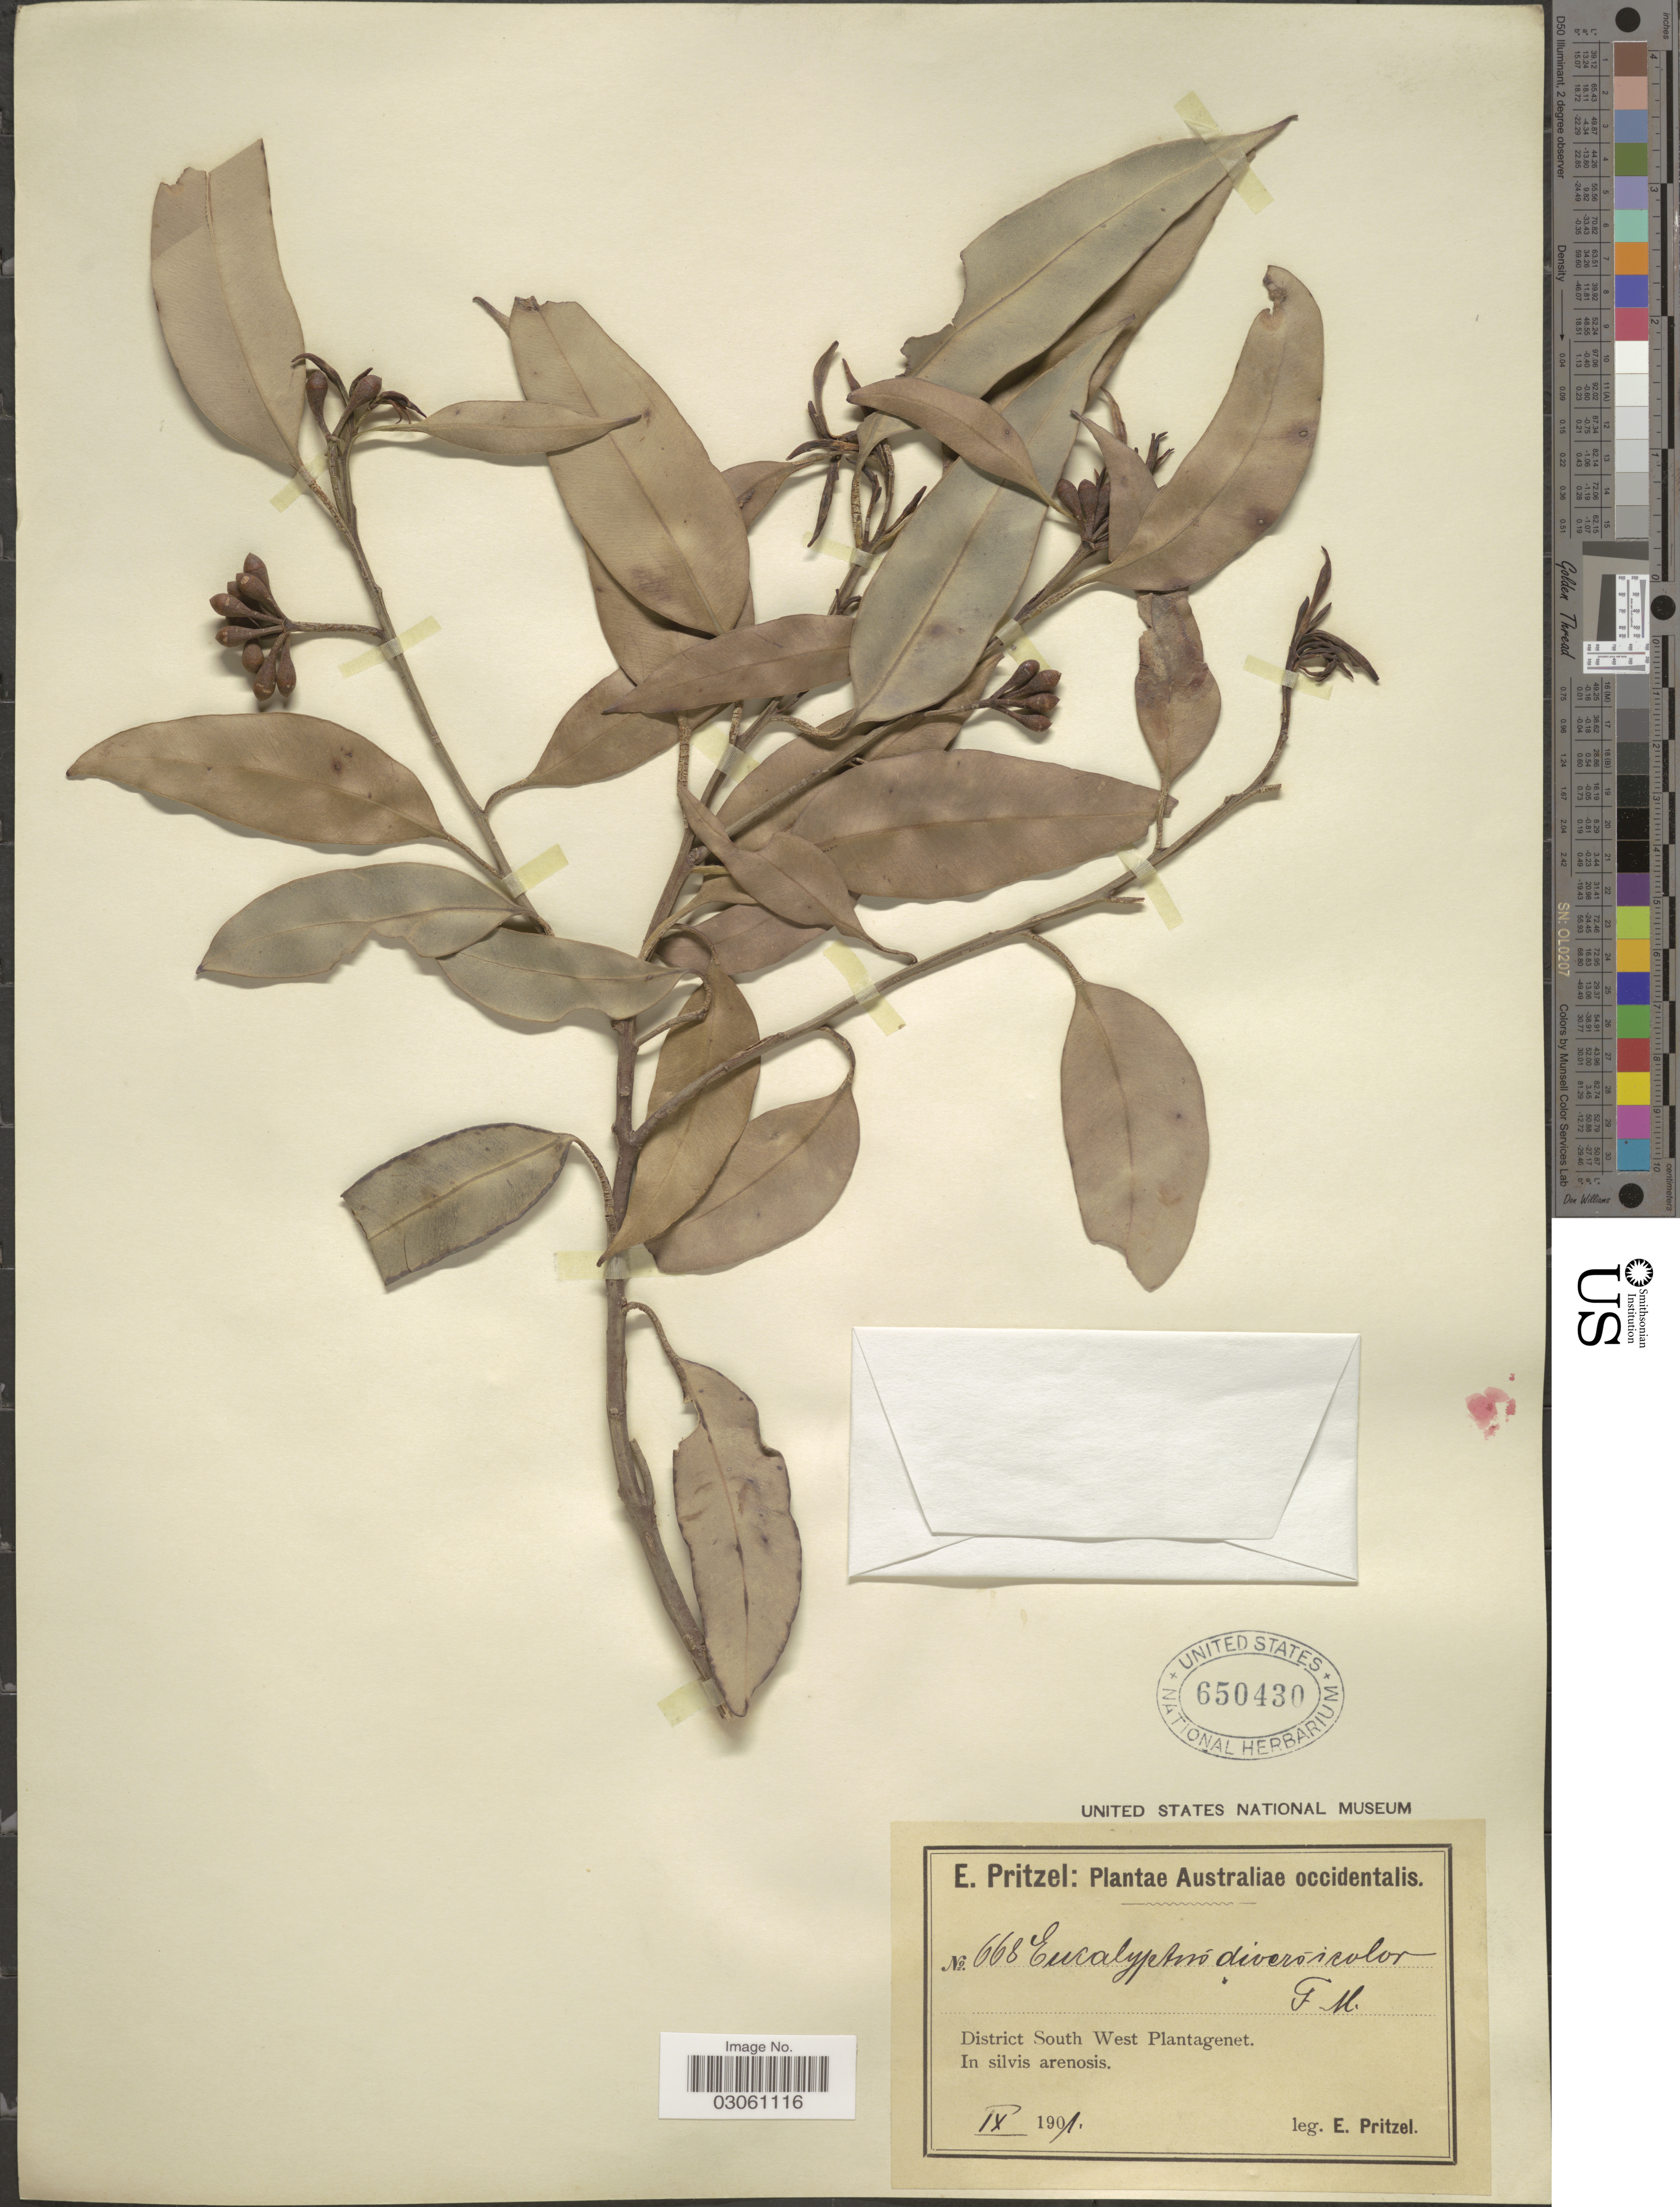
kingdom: Plantae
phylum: Tracheophyta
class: Magnoliopsida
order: Myrtales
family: Myrtaceae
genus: Eucalyptus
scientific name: Eucalyptus diversicolor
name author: F. Muell.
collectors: E. G. Pritzel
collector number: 668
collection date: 1901-09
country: Australia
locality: Australiae occidentalis. District South West Plantagenet. In silvis arenosis.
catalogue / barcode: US 650430